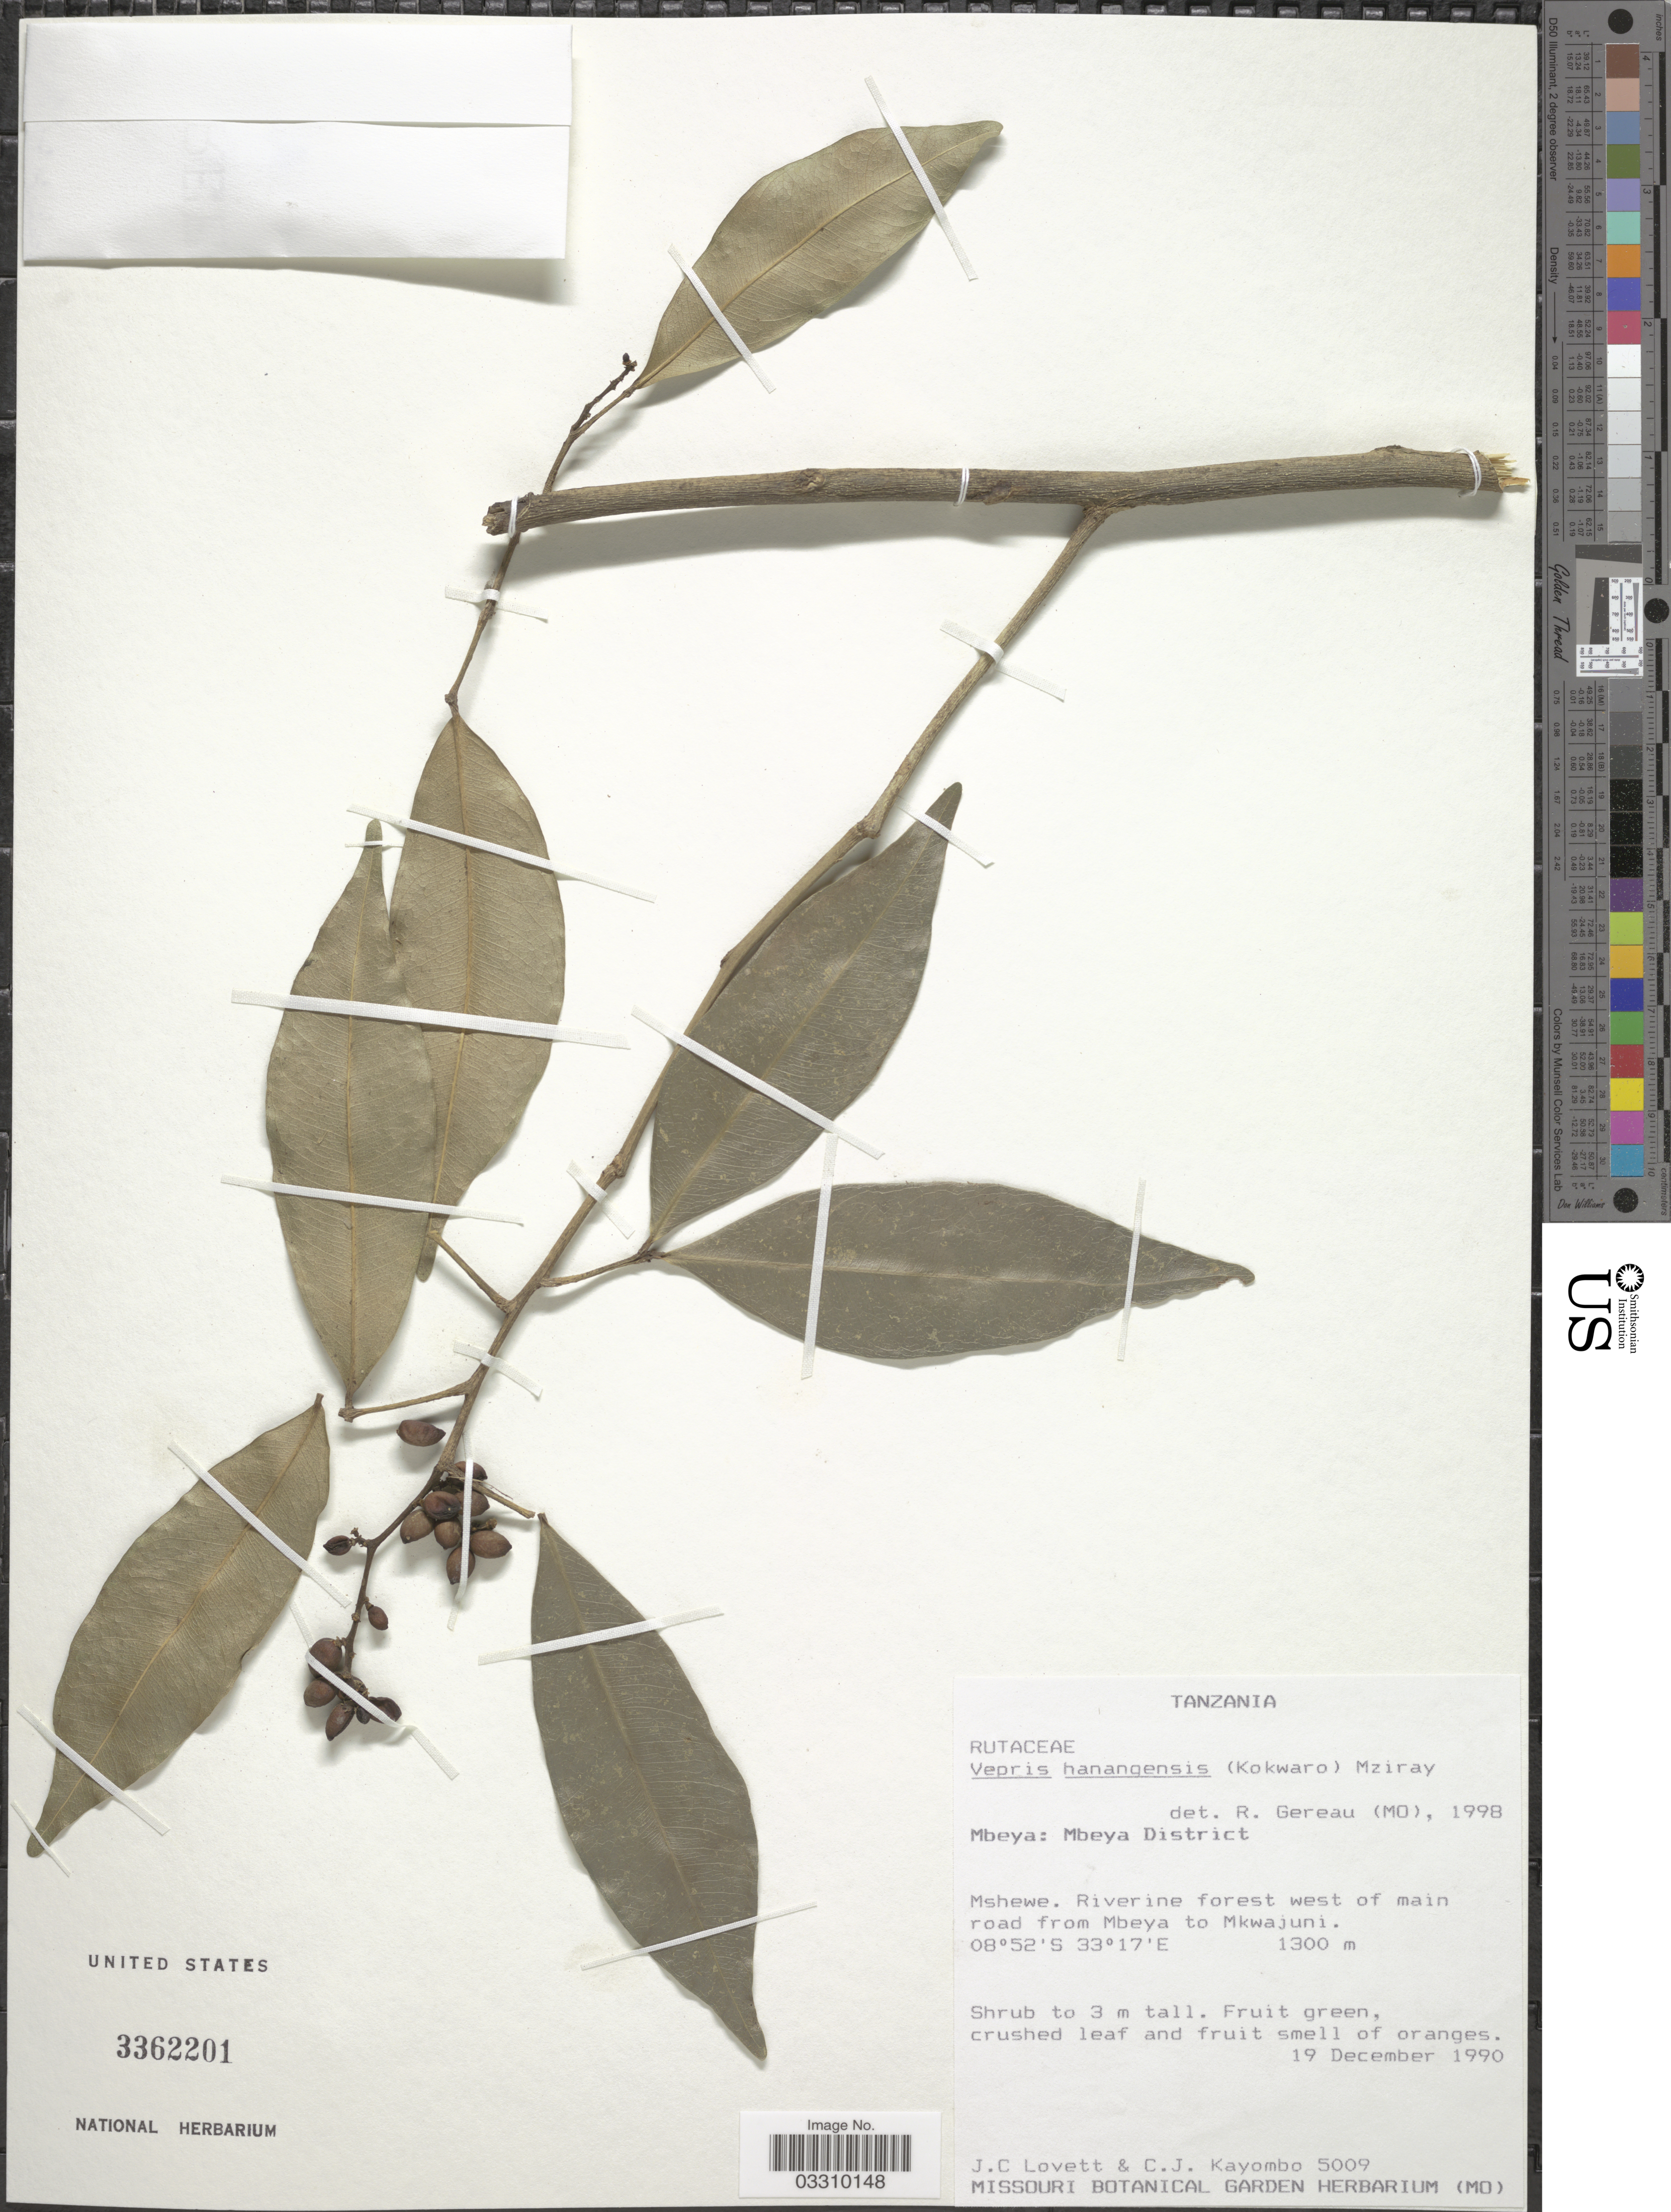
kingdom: Plantae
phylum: Tracheophyta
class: Magnoliopsida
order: Sapindales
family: Rutaceae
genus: Vepris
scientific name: Vepris hanangensis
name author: (Kokwaro) Mziray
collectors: J. Lovett & C. Kayombo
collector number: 5009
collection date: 1990-12-19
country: Tanzania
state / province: Mbeya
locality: Mbeya District. Mshewe. Riverine forest west of main road from Mbeya to Mkwajuni.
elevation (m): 1300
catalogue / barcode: US 3362201